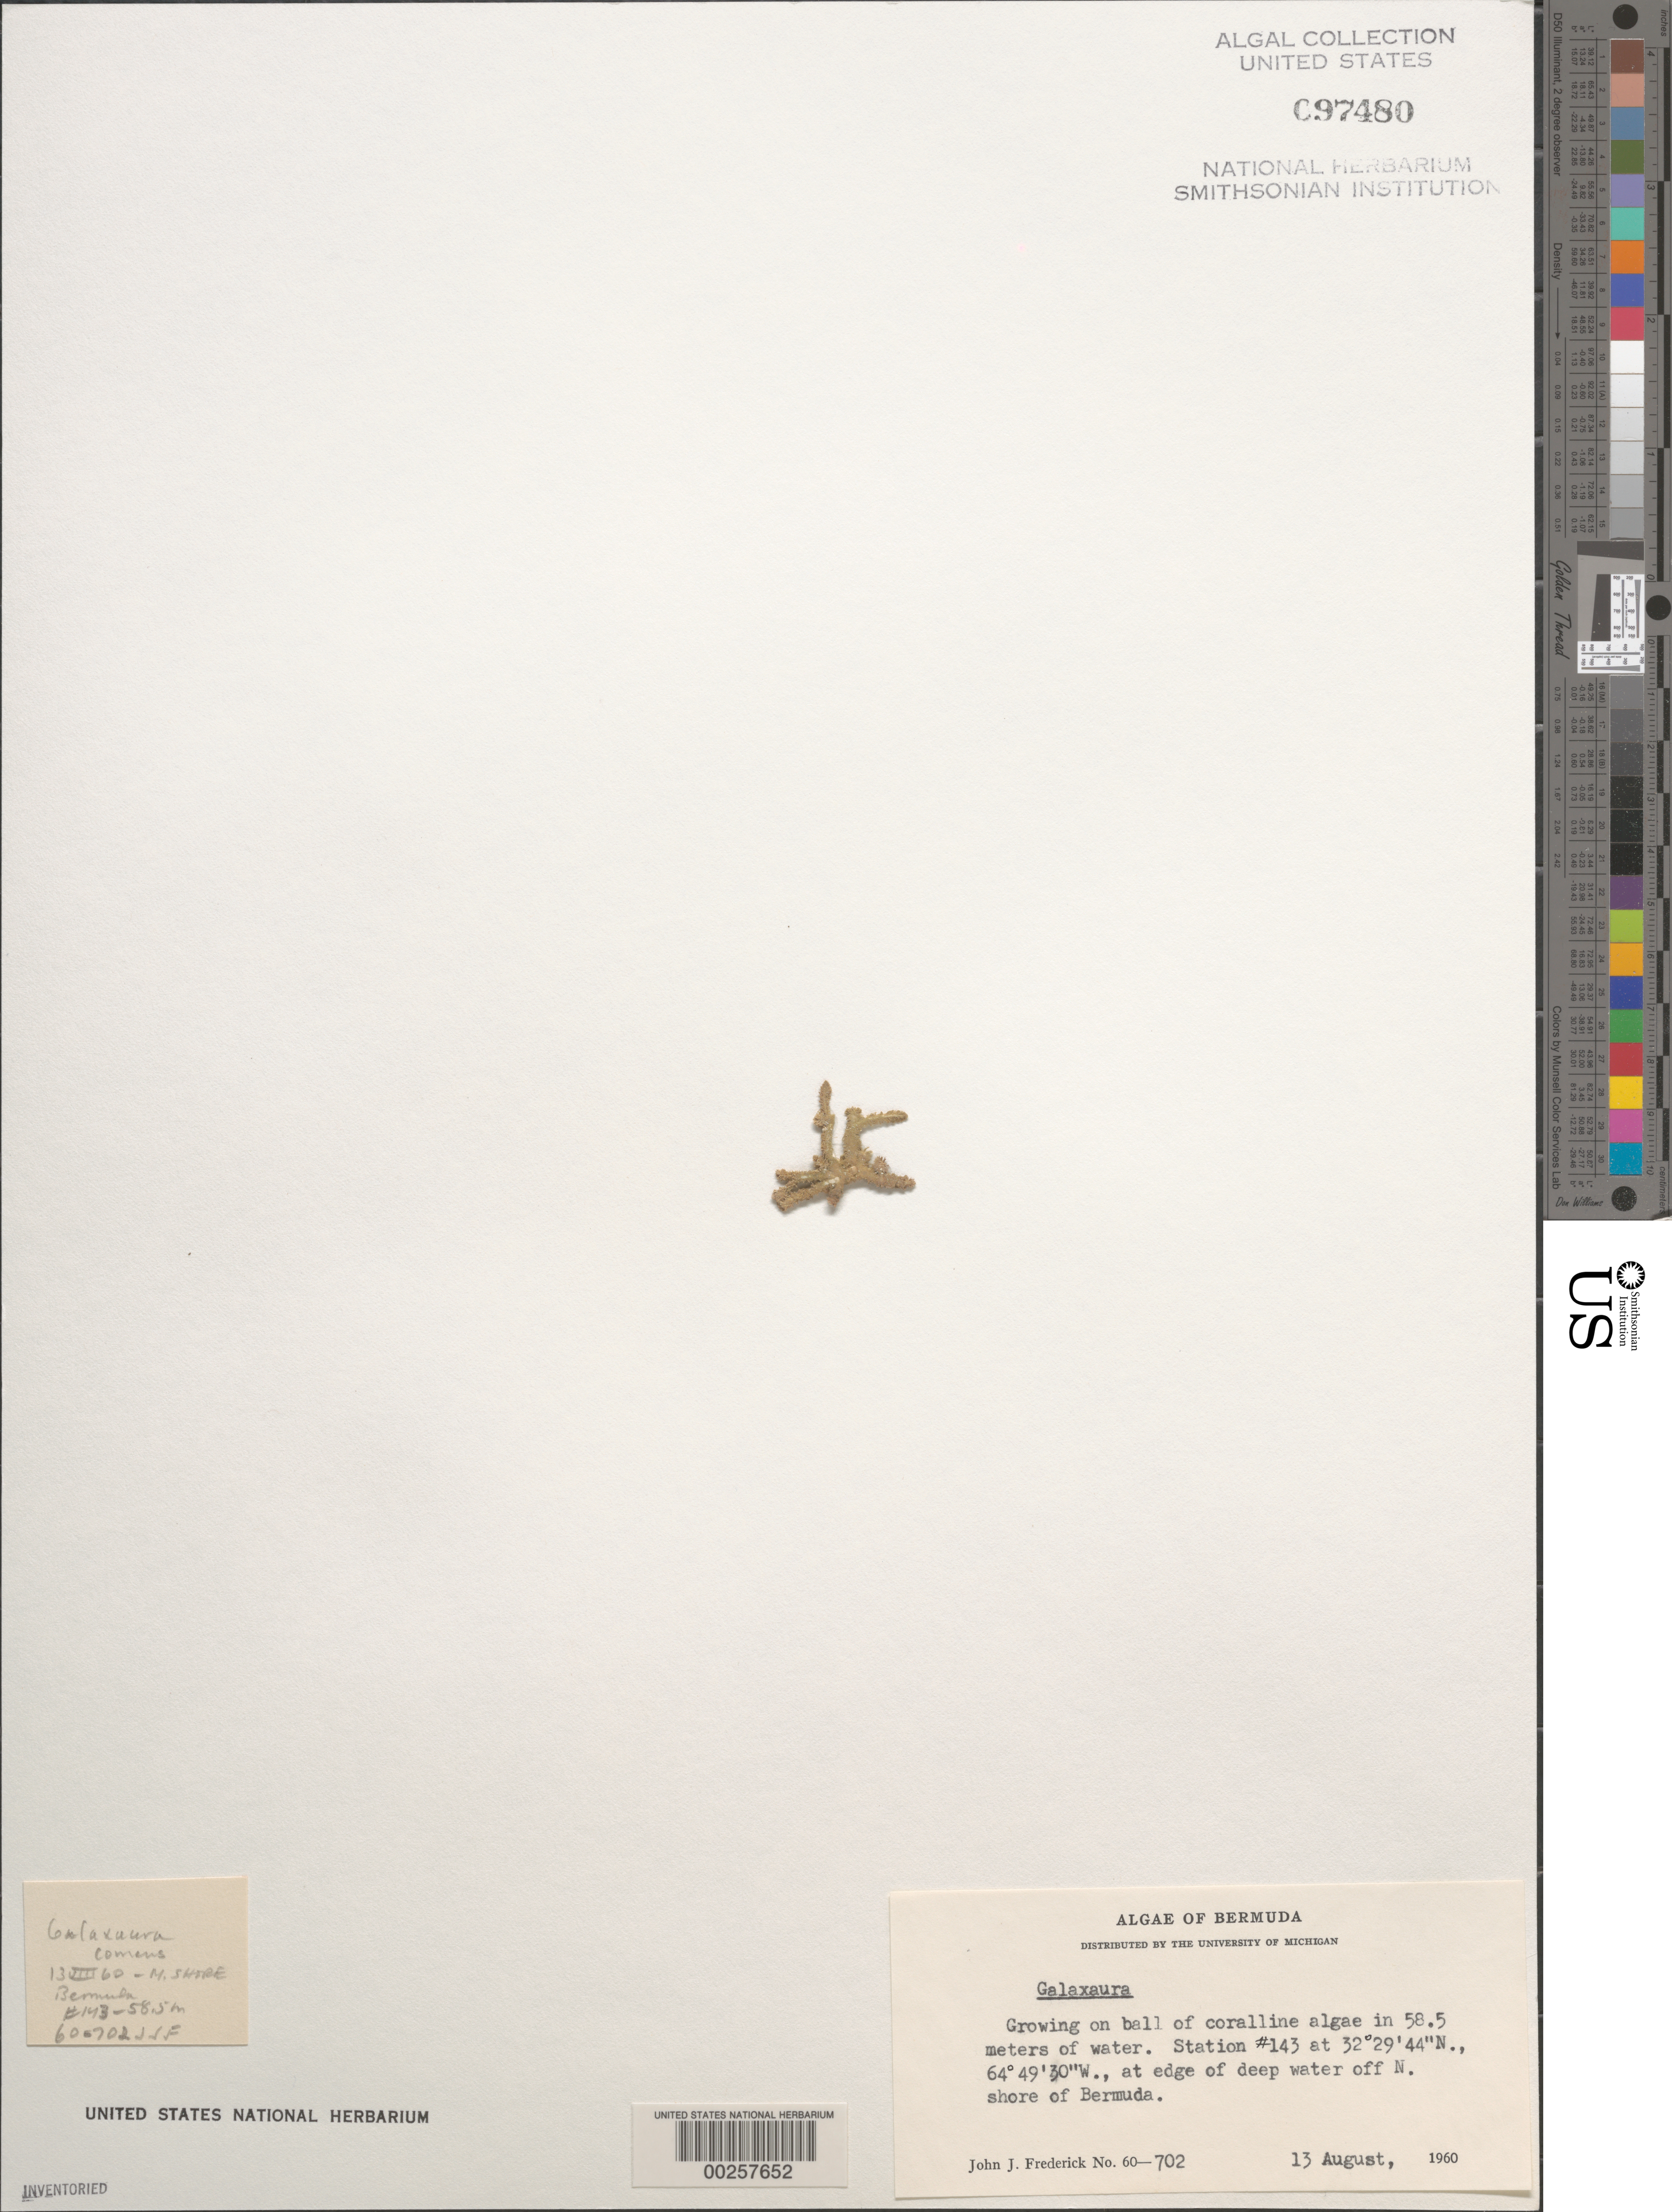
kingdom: Plantae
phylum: Rhodophyta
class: Florideophyceae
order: Nemaliales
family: Galaxauraceae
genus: Galaxaura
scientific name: Galaxaura sp.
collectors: J. Frederick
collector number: JJF 60-702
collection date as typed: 13 Aug 1960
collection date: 1960-08-13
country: Bermuda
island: Bermuda Island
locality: North shore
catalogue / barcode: US 97480